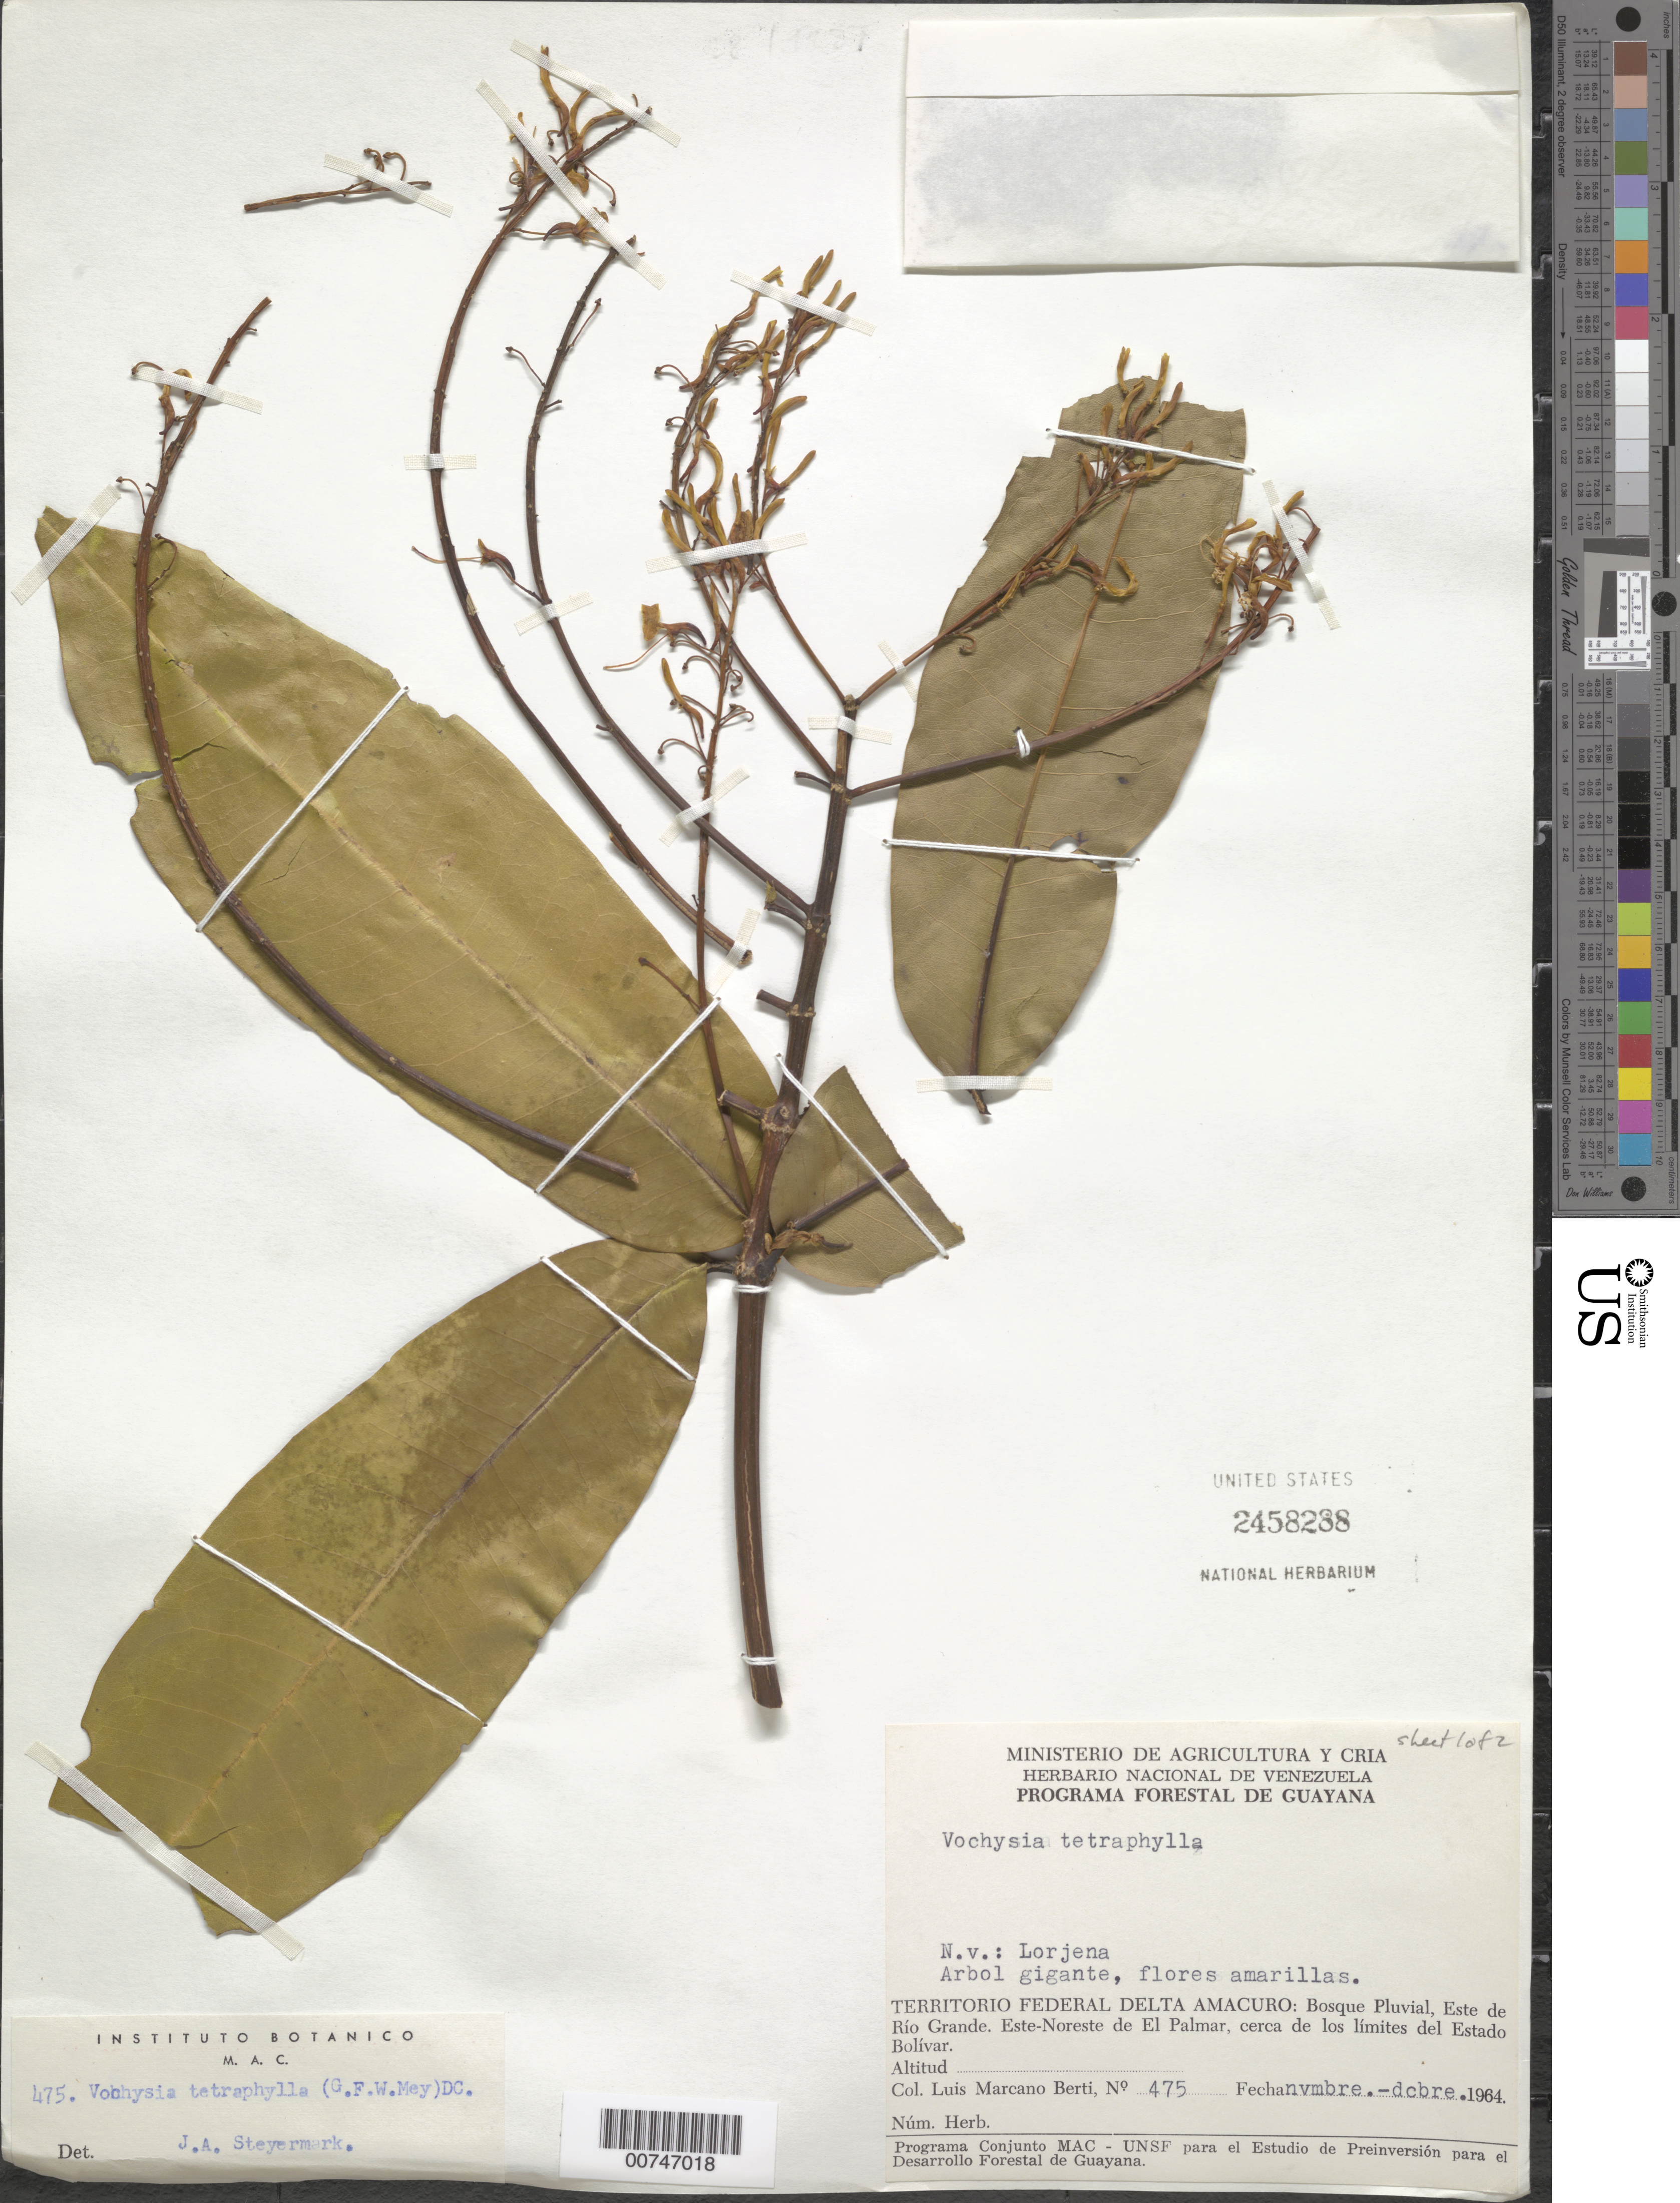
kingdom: Plantae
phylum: Tracheophyta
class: Magnoliopsida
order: Myrtales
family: Vochysiaceae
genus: Vochysia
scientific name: Vochysia tetraphylla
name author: (G. Mey.) DC.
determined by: Steyermark, Julian A., (VEN)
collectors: L. Marcano-Berti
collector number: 475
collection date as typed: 29-Nov-64 to 18-Dec-64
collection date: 1964-11-29/1964-12-18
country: Venezuela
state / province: Delta Amacuro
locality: Este de Río Grande, ENE de El Palmar, cerca de los limites del Estado Bolívar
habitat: Bosque pluvial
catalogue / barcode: US 2458288